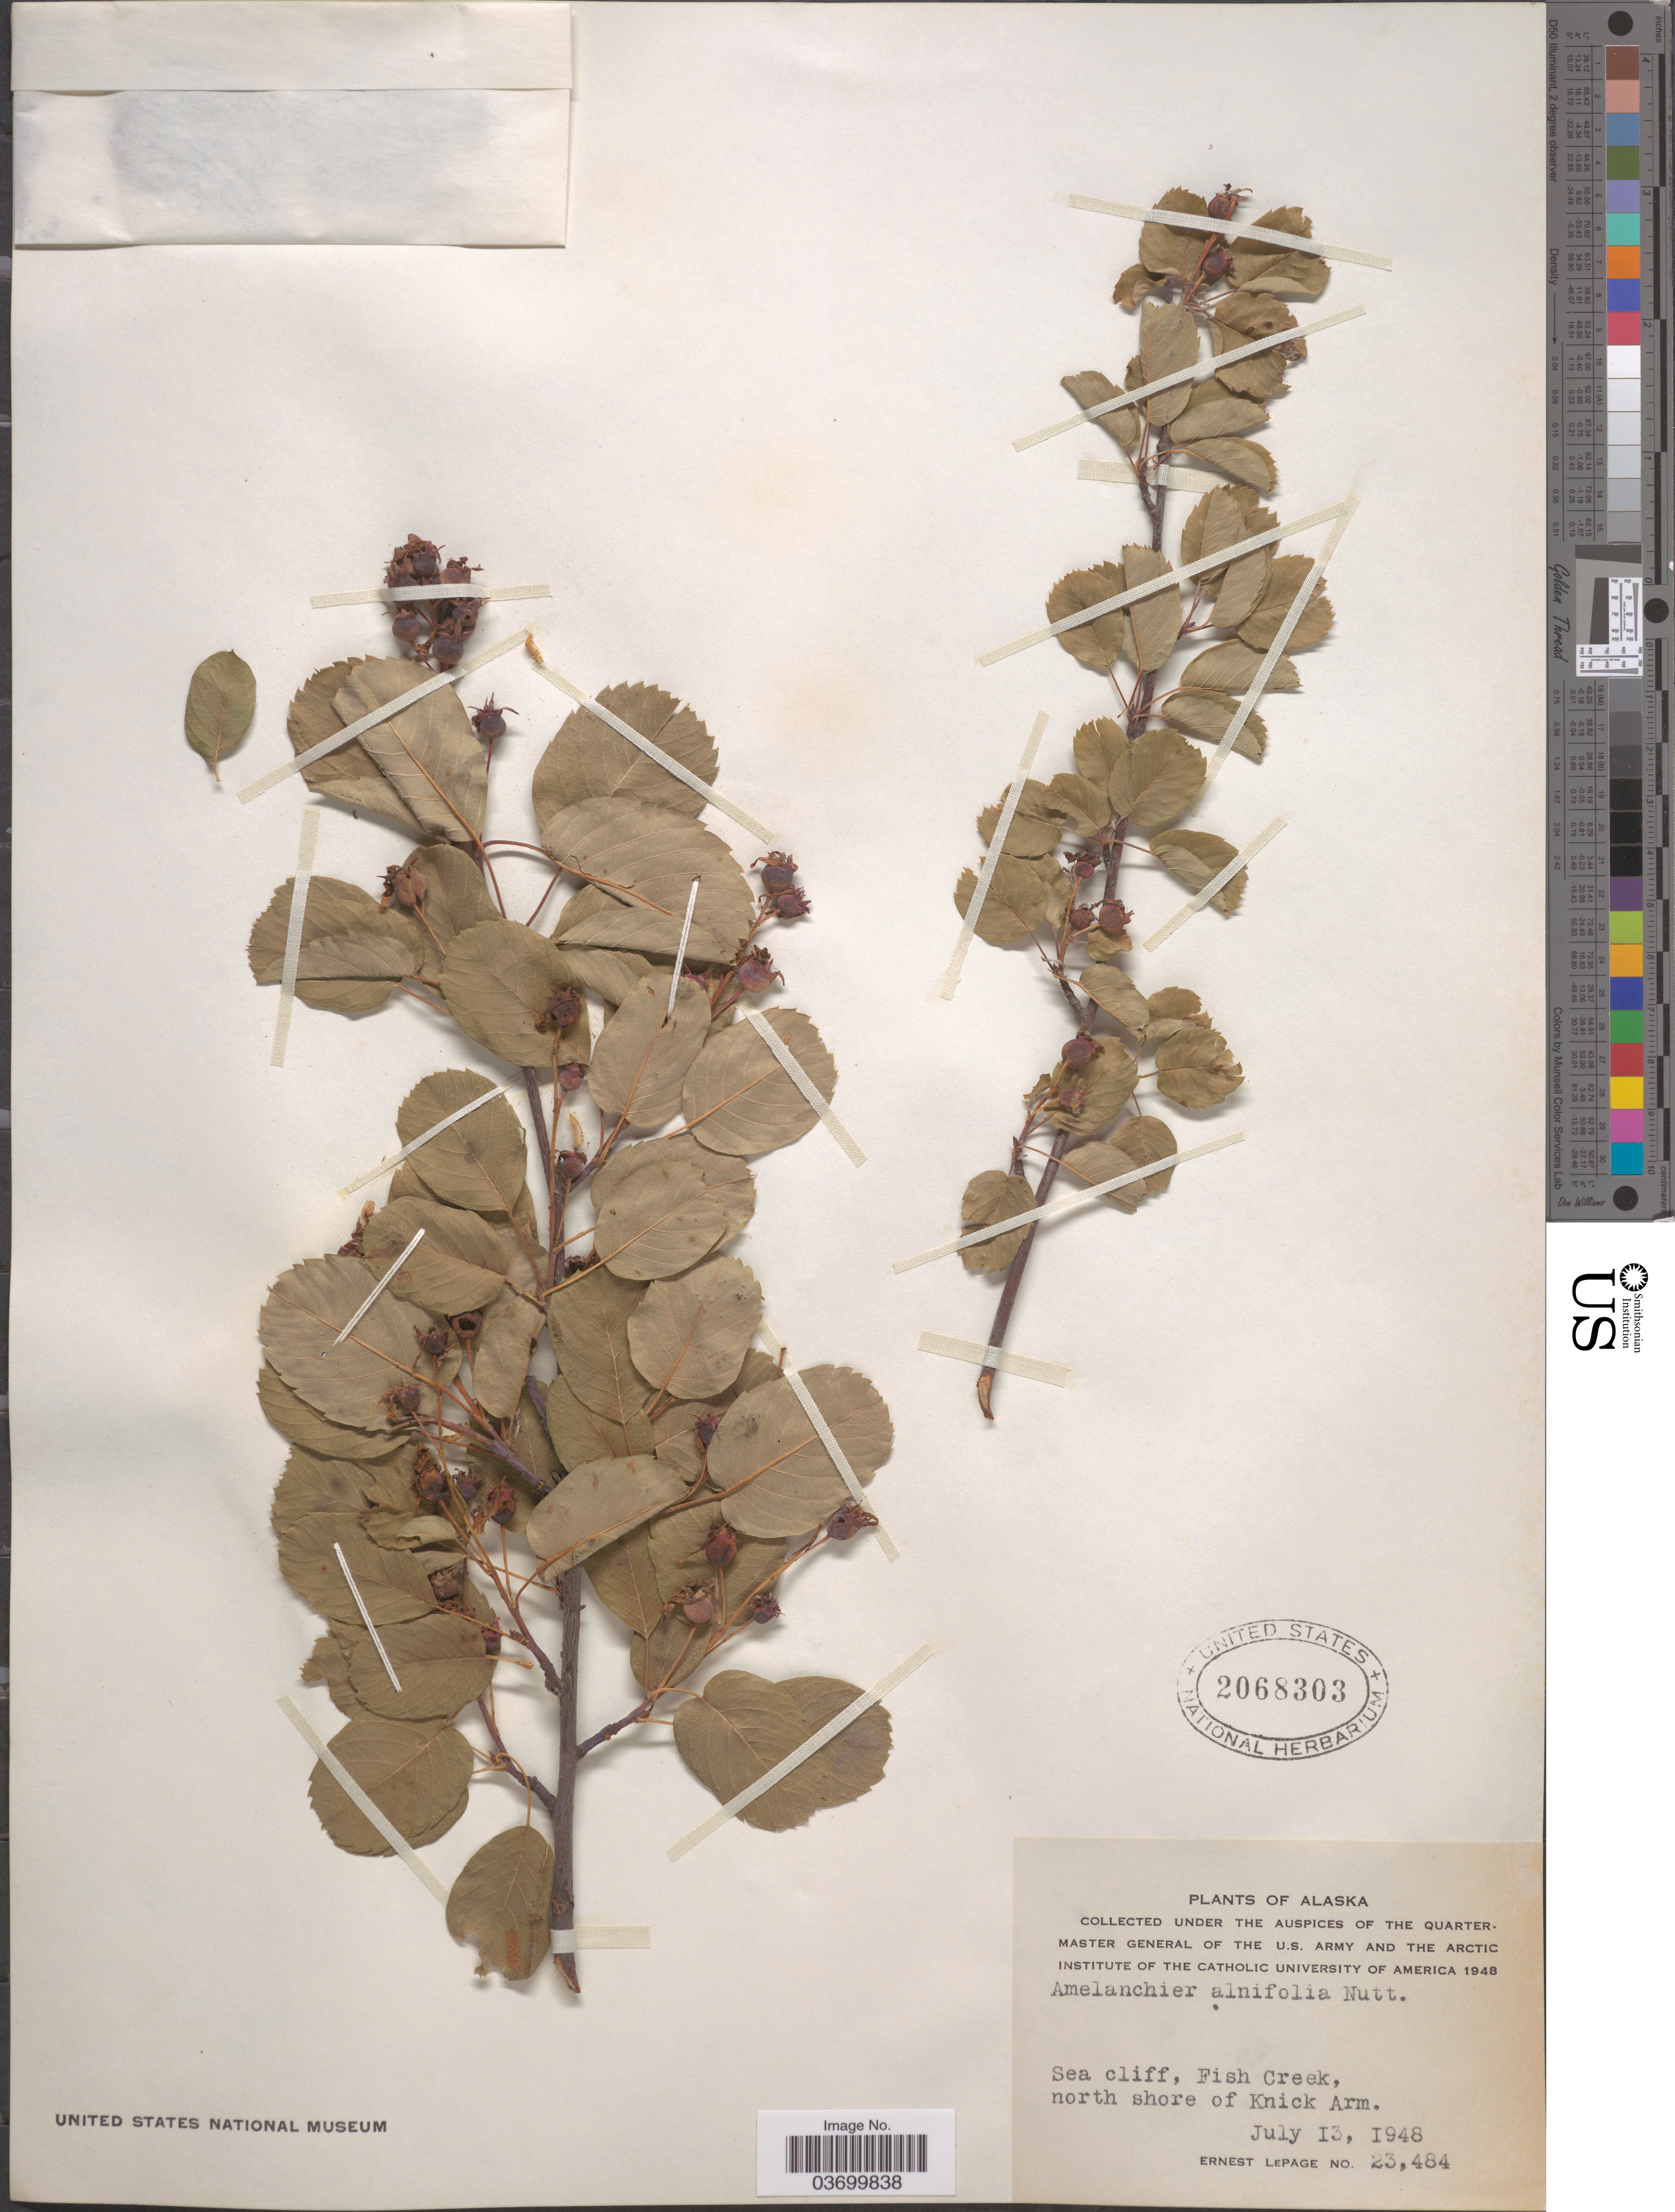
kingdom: Plantae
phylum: Tracheophyta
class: Magnoliopsida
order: Rosales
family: Rosaceae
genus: Amelanchier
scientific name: Amelanchier alnifolia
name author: (Nutt.) Nutt. ex M. Roem.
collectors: E. Lepage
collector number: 23484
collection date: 1948-07-13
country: United States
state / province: Alaska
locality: Sea cliff, Fish Creek, north shore of Knick Arm.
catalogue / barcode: US 2068303